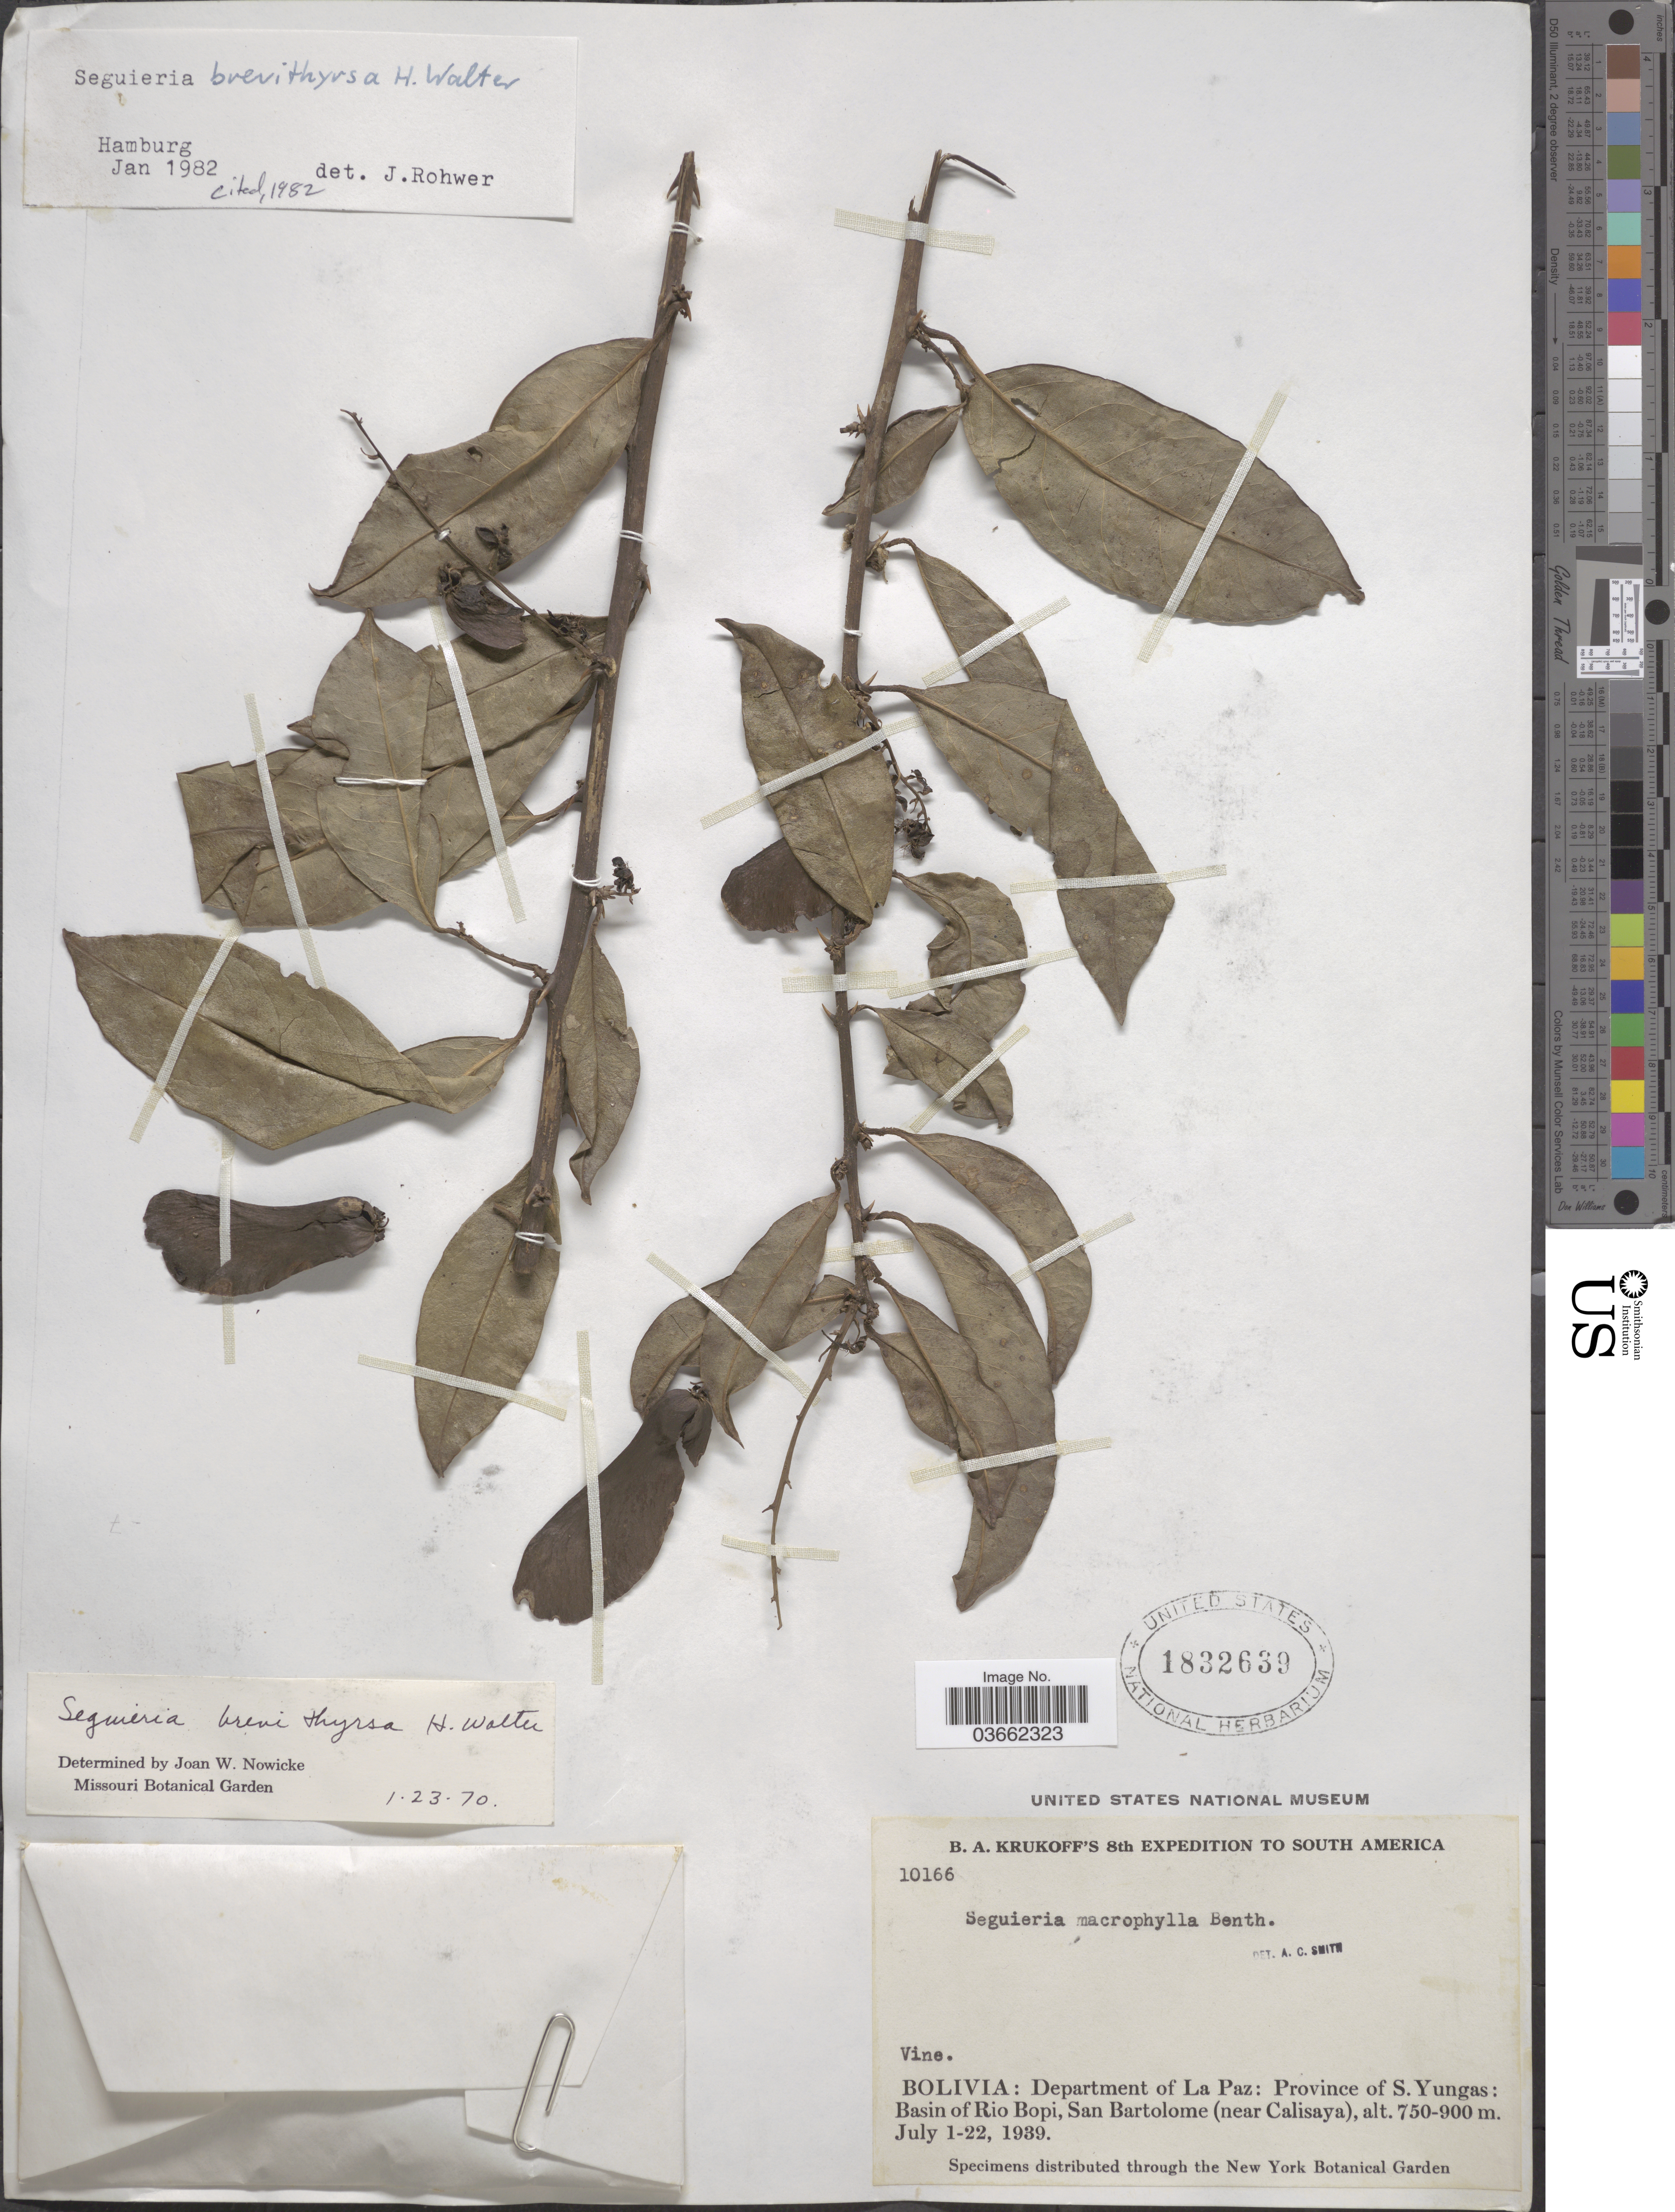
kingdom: Plantae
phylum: Tracheophyta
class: Magnoliopsida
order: Caryophyllales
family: Phytolaccaceae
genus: Seguieria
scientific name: Seguieria brevithyrsa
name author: H. Walter in Engl.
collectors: B. A. Krukoff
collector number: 10166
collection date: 1939-07-01/1939-07-22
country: Bolivia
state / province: La Paz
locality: Department of La Paz: Province of S. Yungas: Basin of Rio Bopi, San Bartolome (near Calisaya).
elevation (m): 750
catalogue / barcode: US 1832639